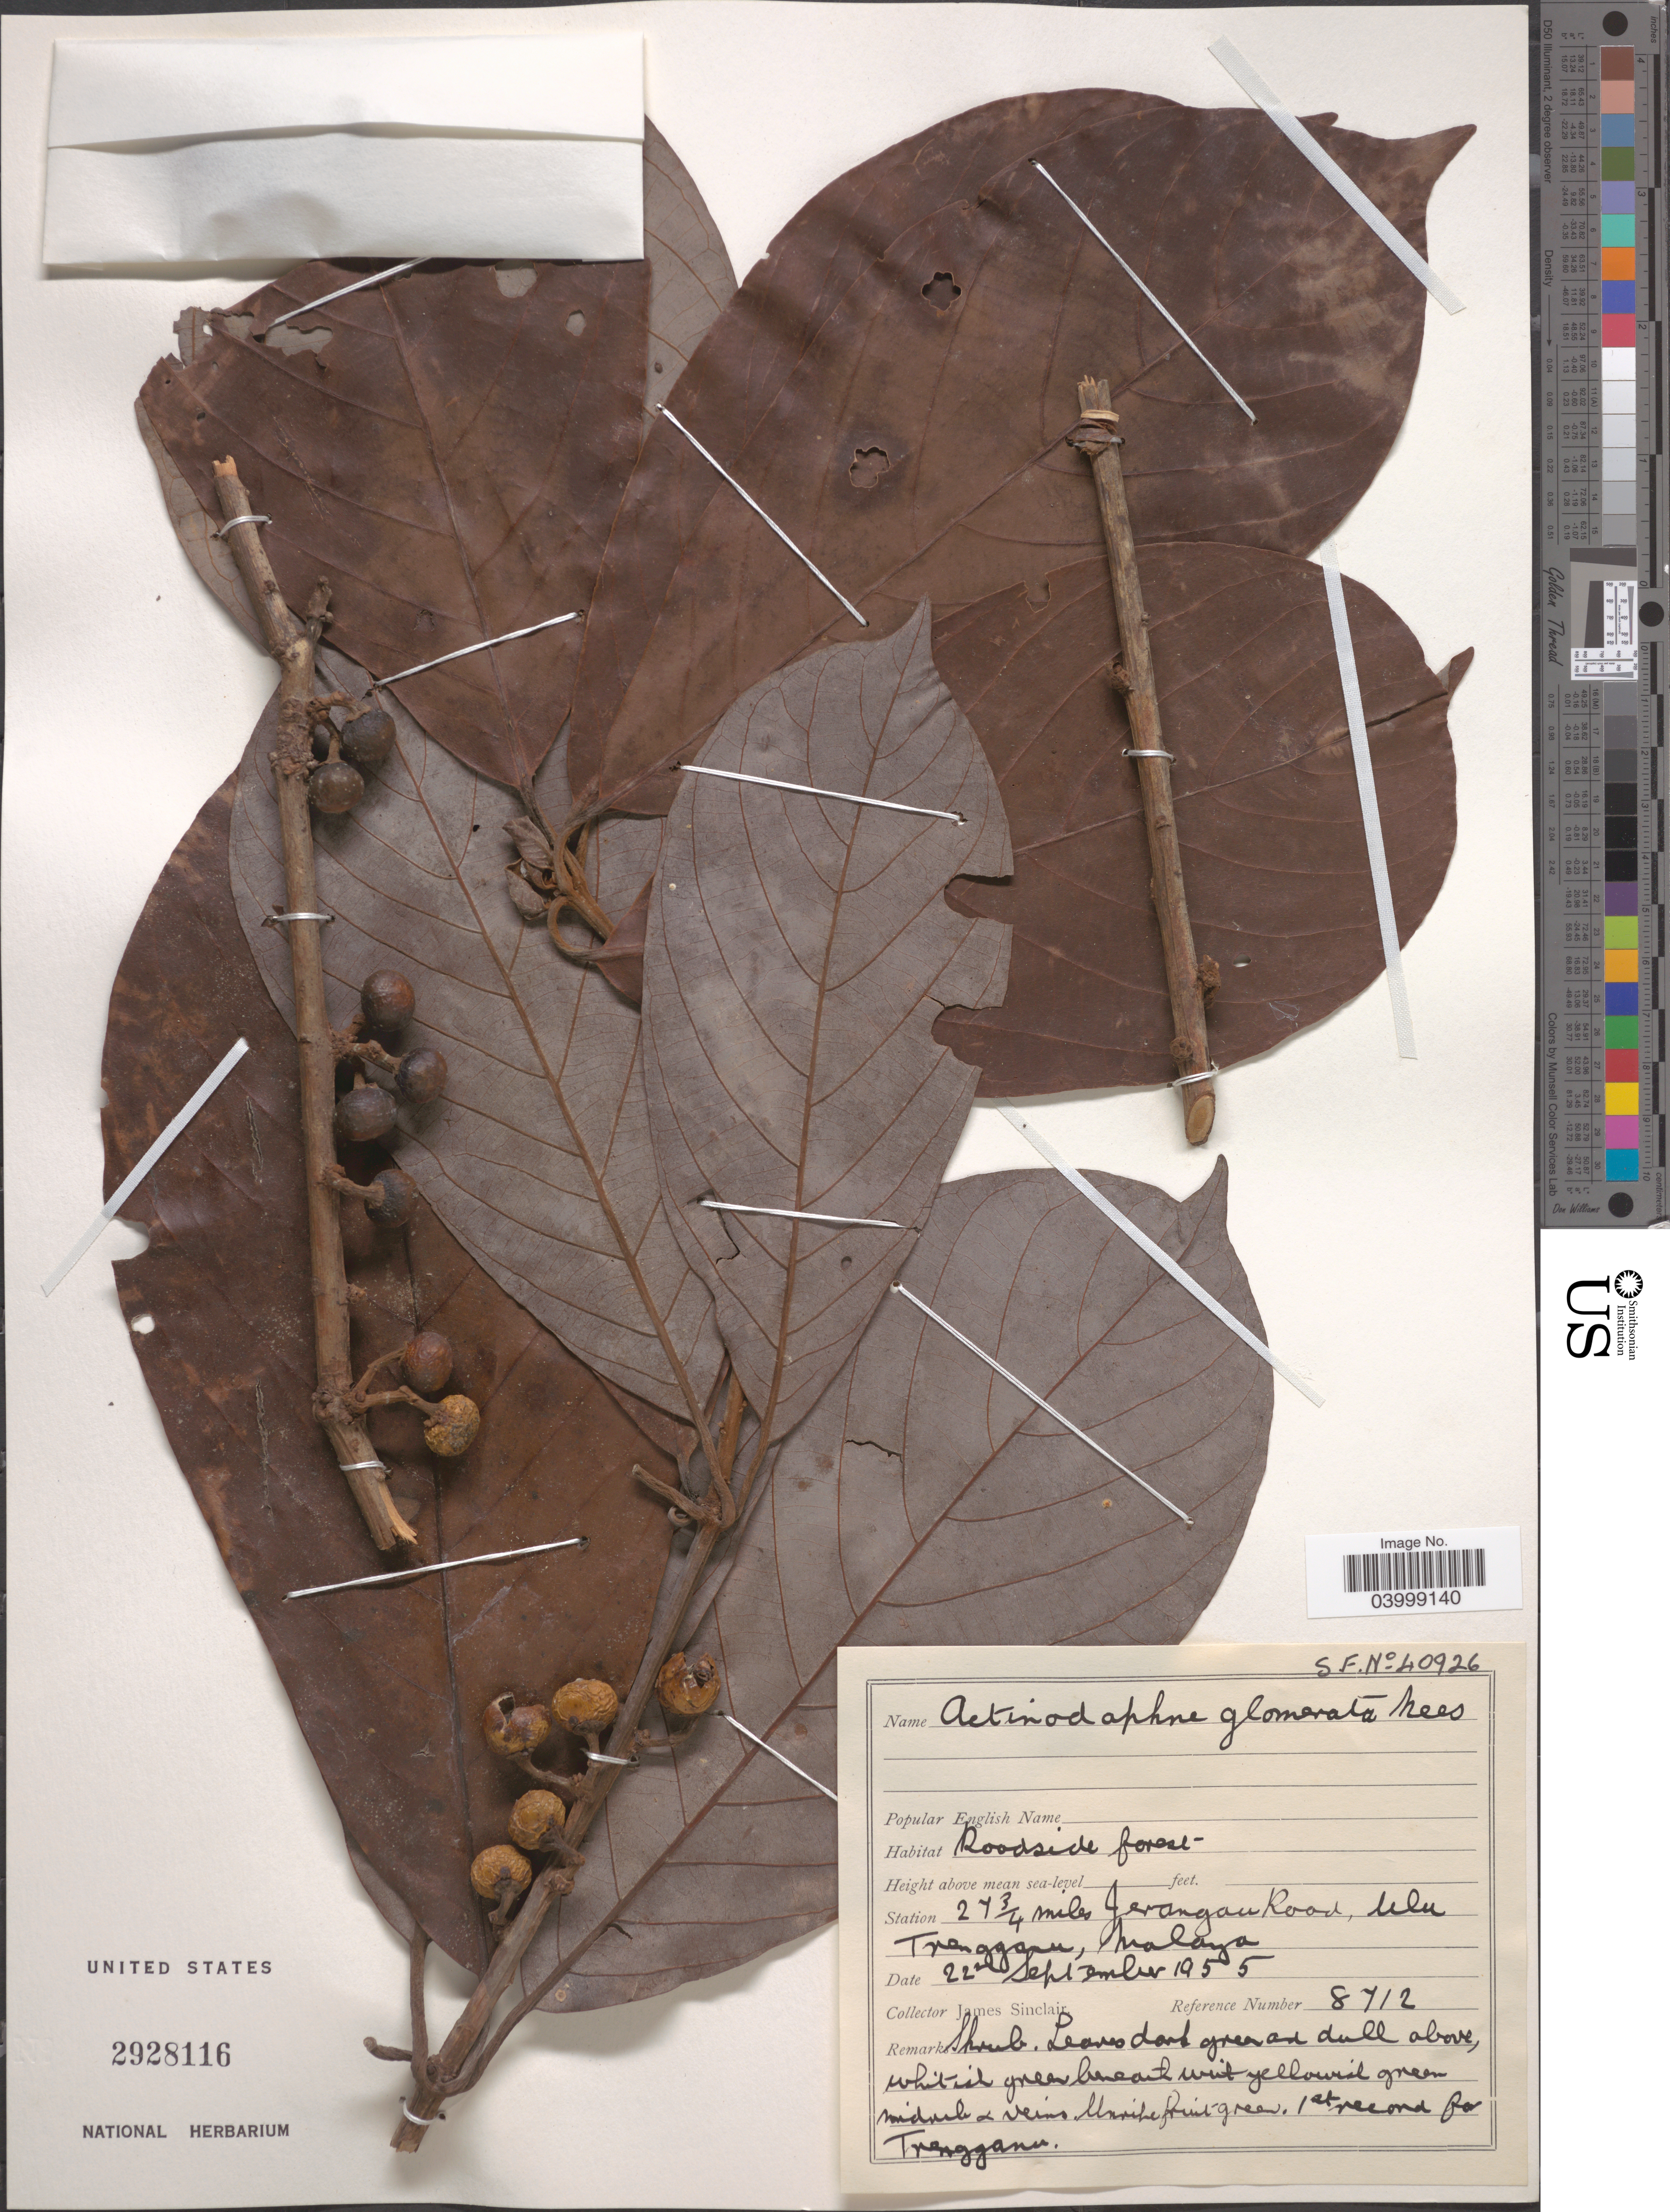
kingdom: Plantae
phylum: Tracheophyta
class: Magnoliopsida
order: Laurales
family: Lauraceae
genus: Actinodaphne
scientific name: Actinodaphne glomerata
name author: (Blume) Nees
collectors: J. Sinclair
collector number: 8712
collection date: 1955-09-22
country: Malaysia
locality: Station 27¾ miles Jerangau Road, Ulu Trengganu, Malaya.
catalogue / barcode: US 2928116